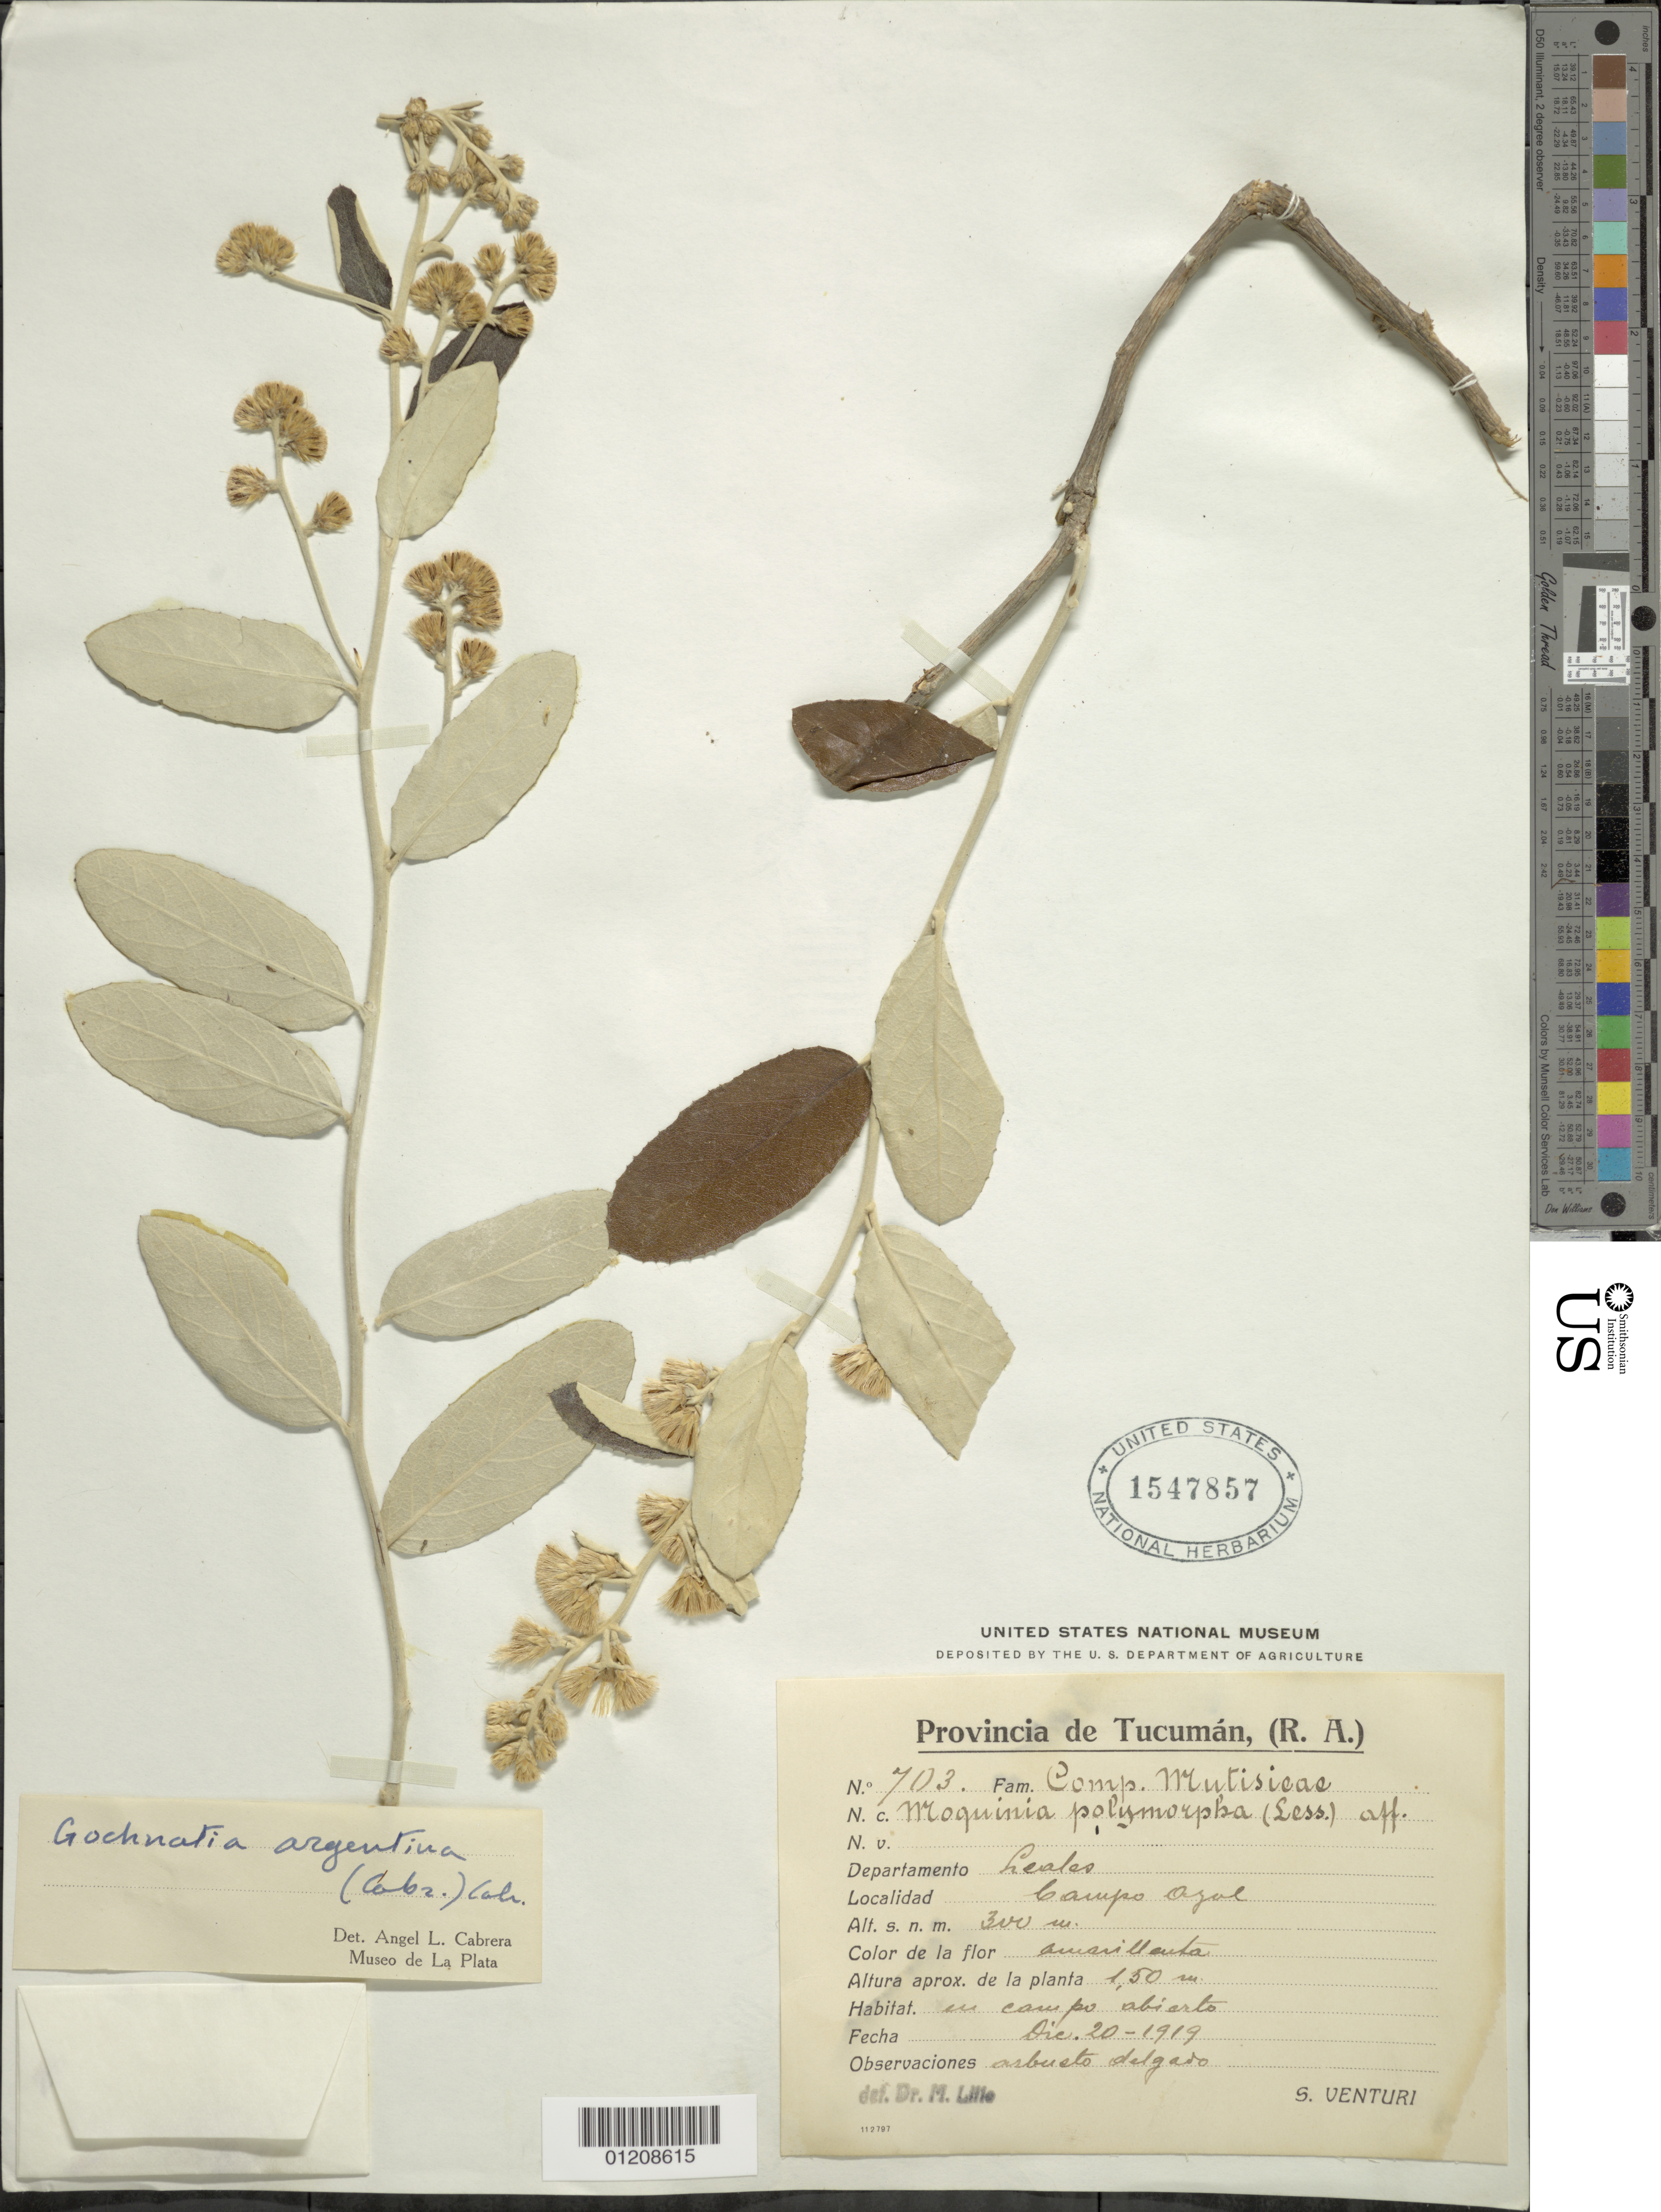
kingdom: Plantae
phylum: Tracheophyta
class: Magnoliopsida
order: Asterales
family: Asteraceae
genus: Moquiniastrum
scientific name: Moquiniastrum argentinum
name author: (Cabrera) G. Sancho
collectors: S. Venturi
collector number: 703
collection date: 1919-12-20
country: Argentina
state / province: Tucumán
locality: Leales, Campo Azul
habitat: en campo abierto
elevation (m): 300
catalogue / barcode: US 1547857